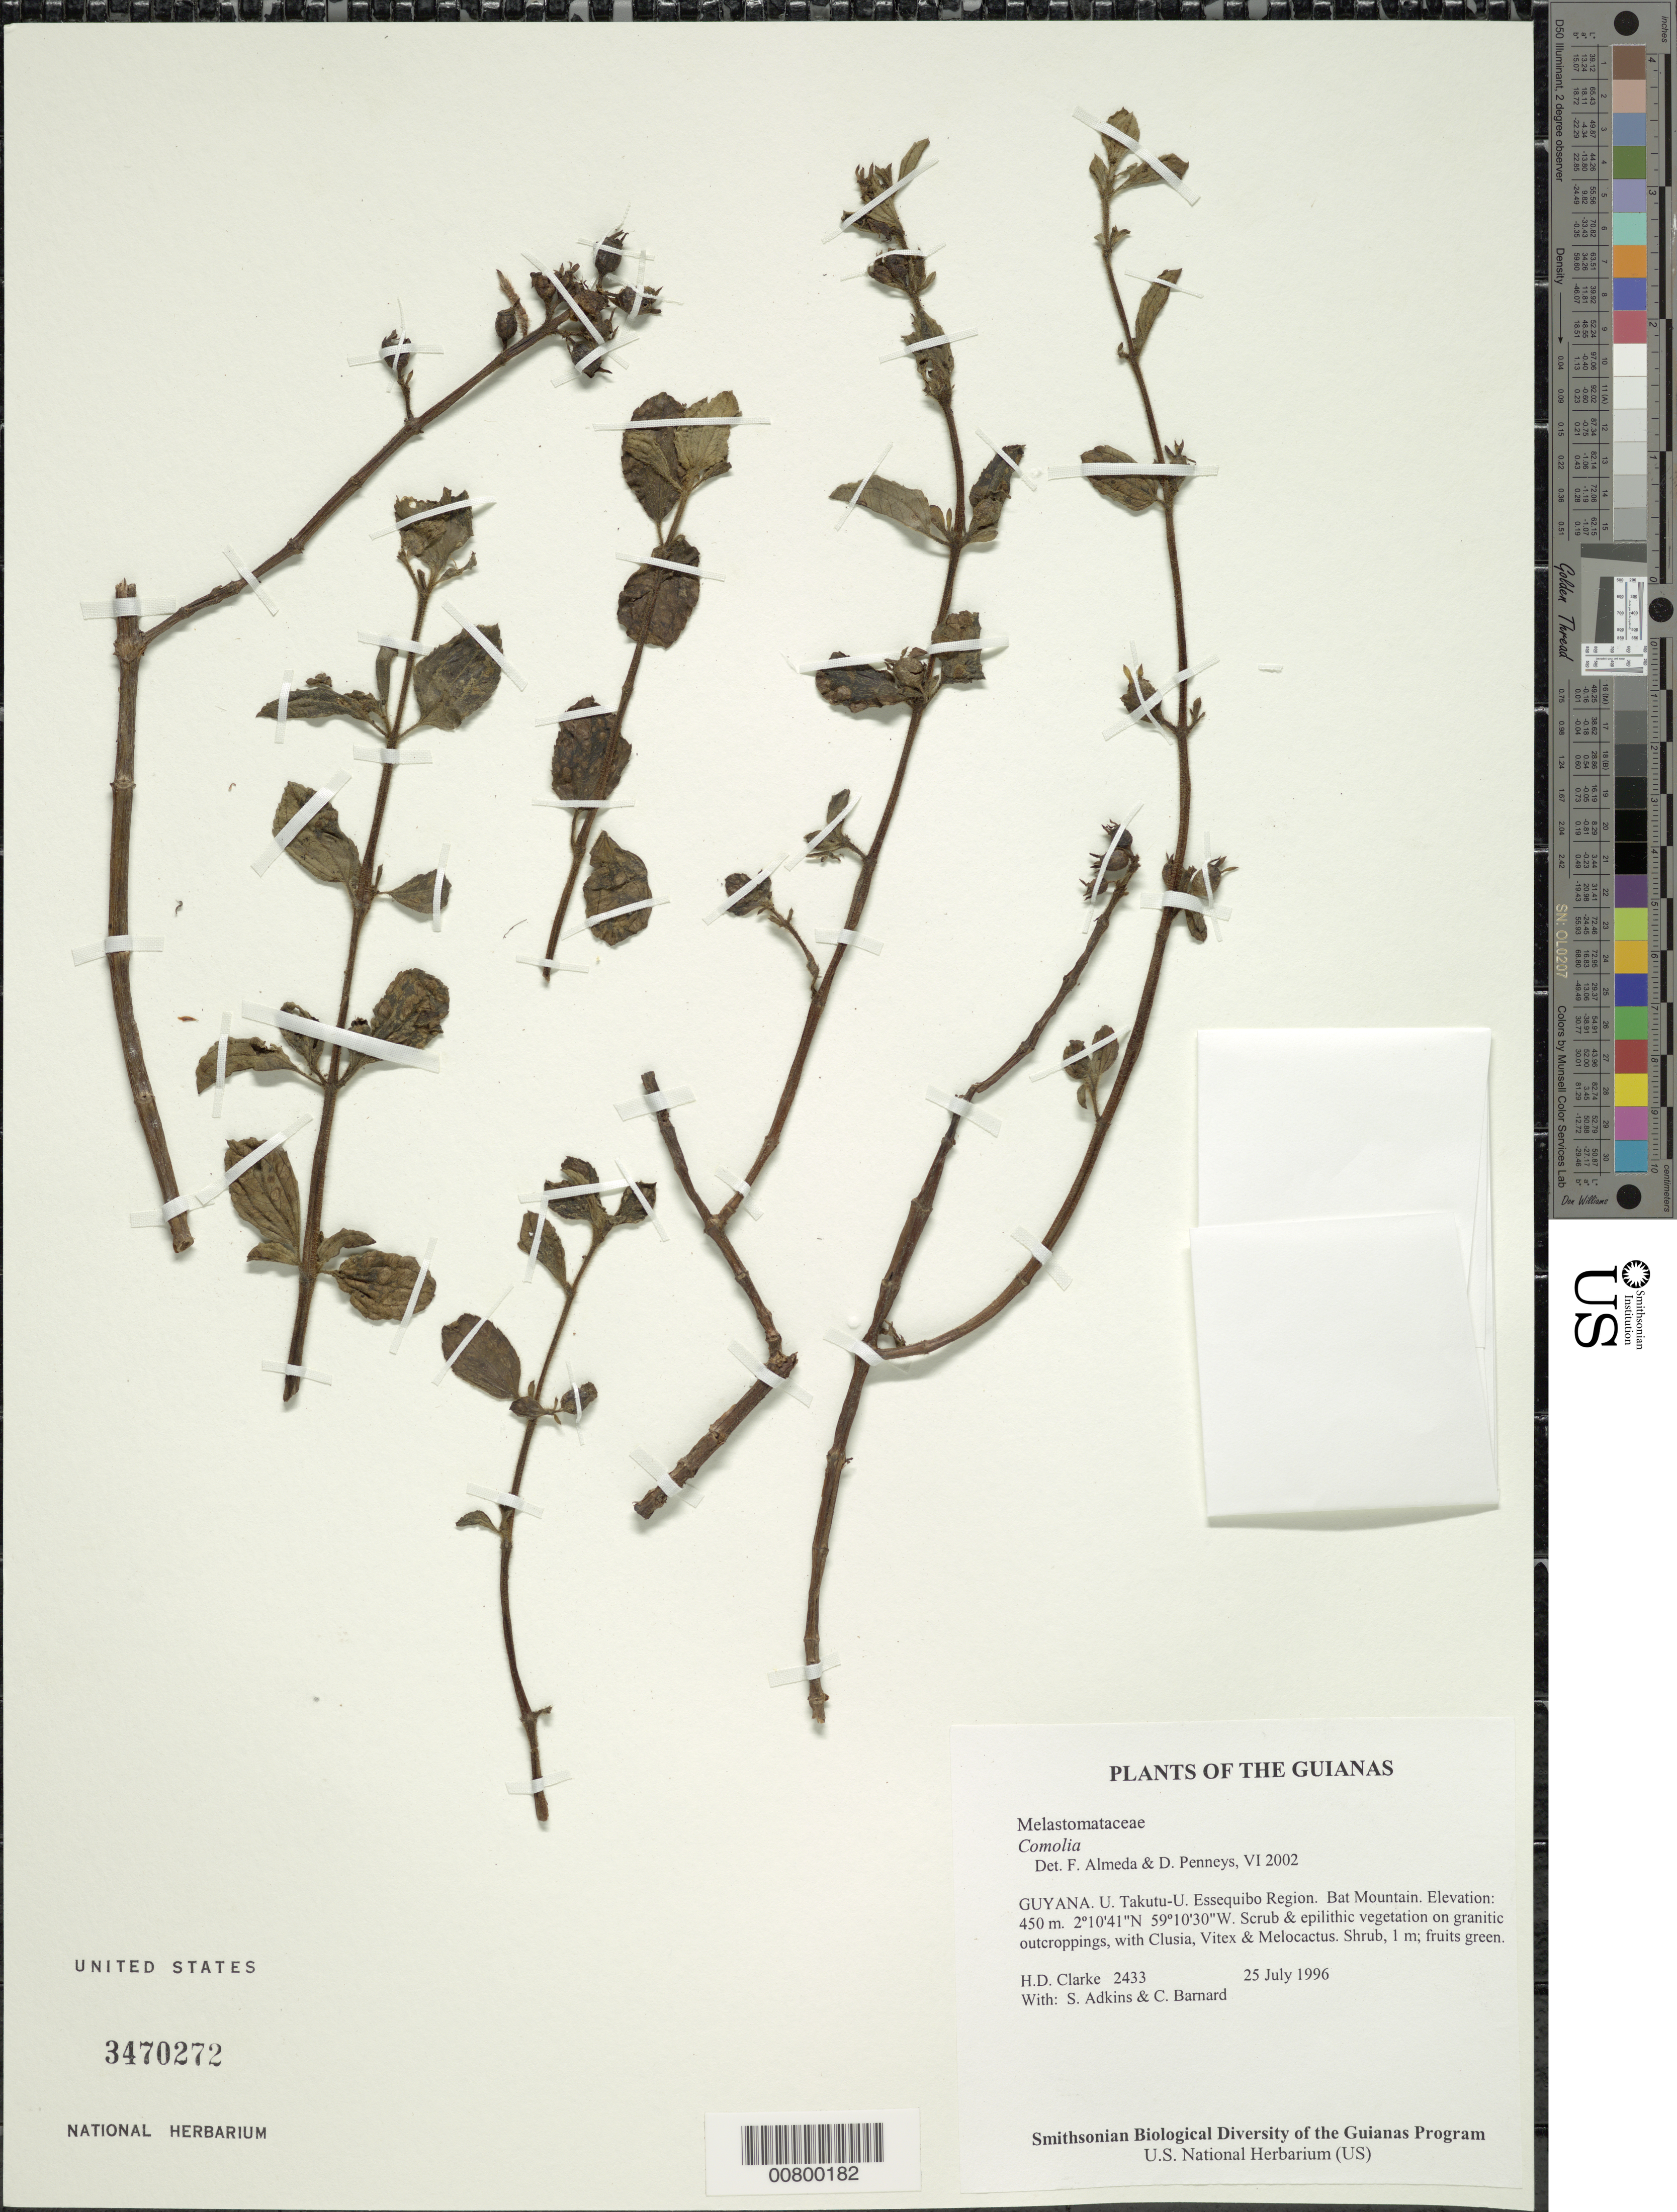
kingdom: Plantae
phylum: Tracheophyta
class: Magnoliopsida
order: Myrtales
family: Melastomataceae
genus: Comolia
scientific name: Comolia veronicifolia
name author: Benth.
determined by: Nunes da Silva, Diego, (RB), Jardim Botanico do Rio de Janeiro - Herbario (BRAZIL)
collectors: H. D. Clarke, S. Adkins & C. Bernard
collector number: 2433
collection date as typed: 25 July 1996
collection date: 1996-07-25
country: Guyana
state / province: U. Takutu-U. Essequibo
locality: Bat Mountain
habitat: Scrub & epilithic vegetation on granitic outcroppings, with Clusia, Vitex & Melocactus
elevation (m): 450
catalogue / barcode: US 3470272